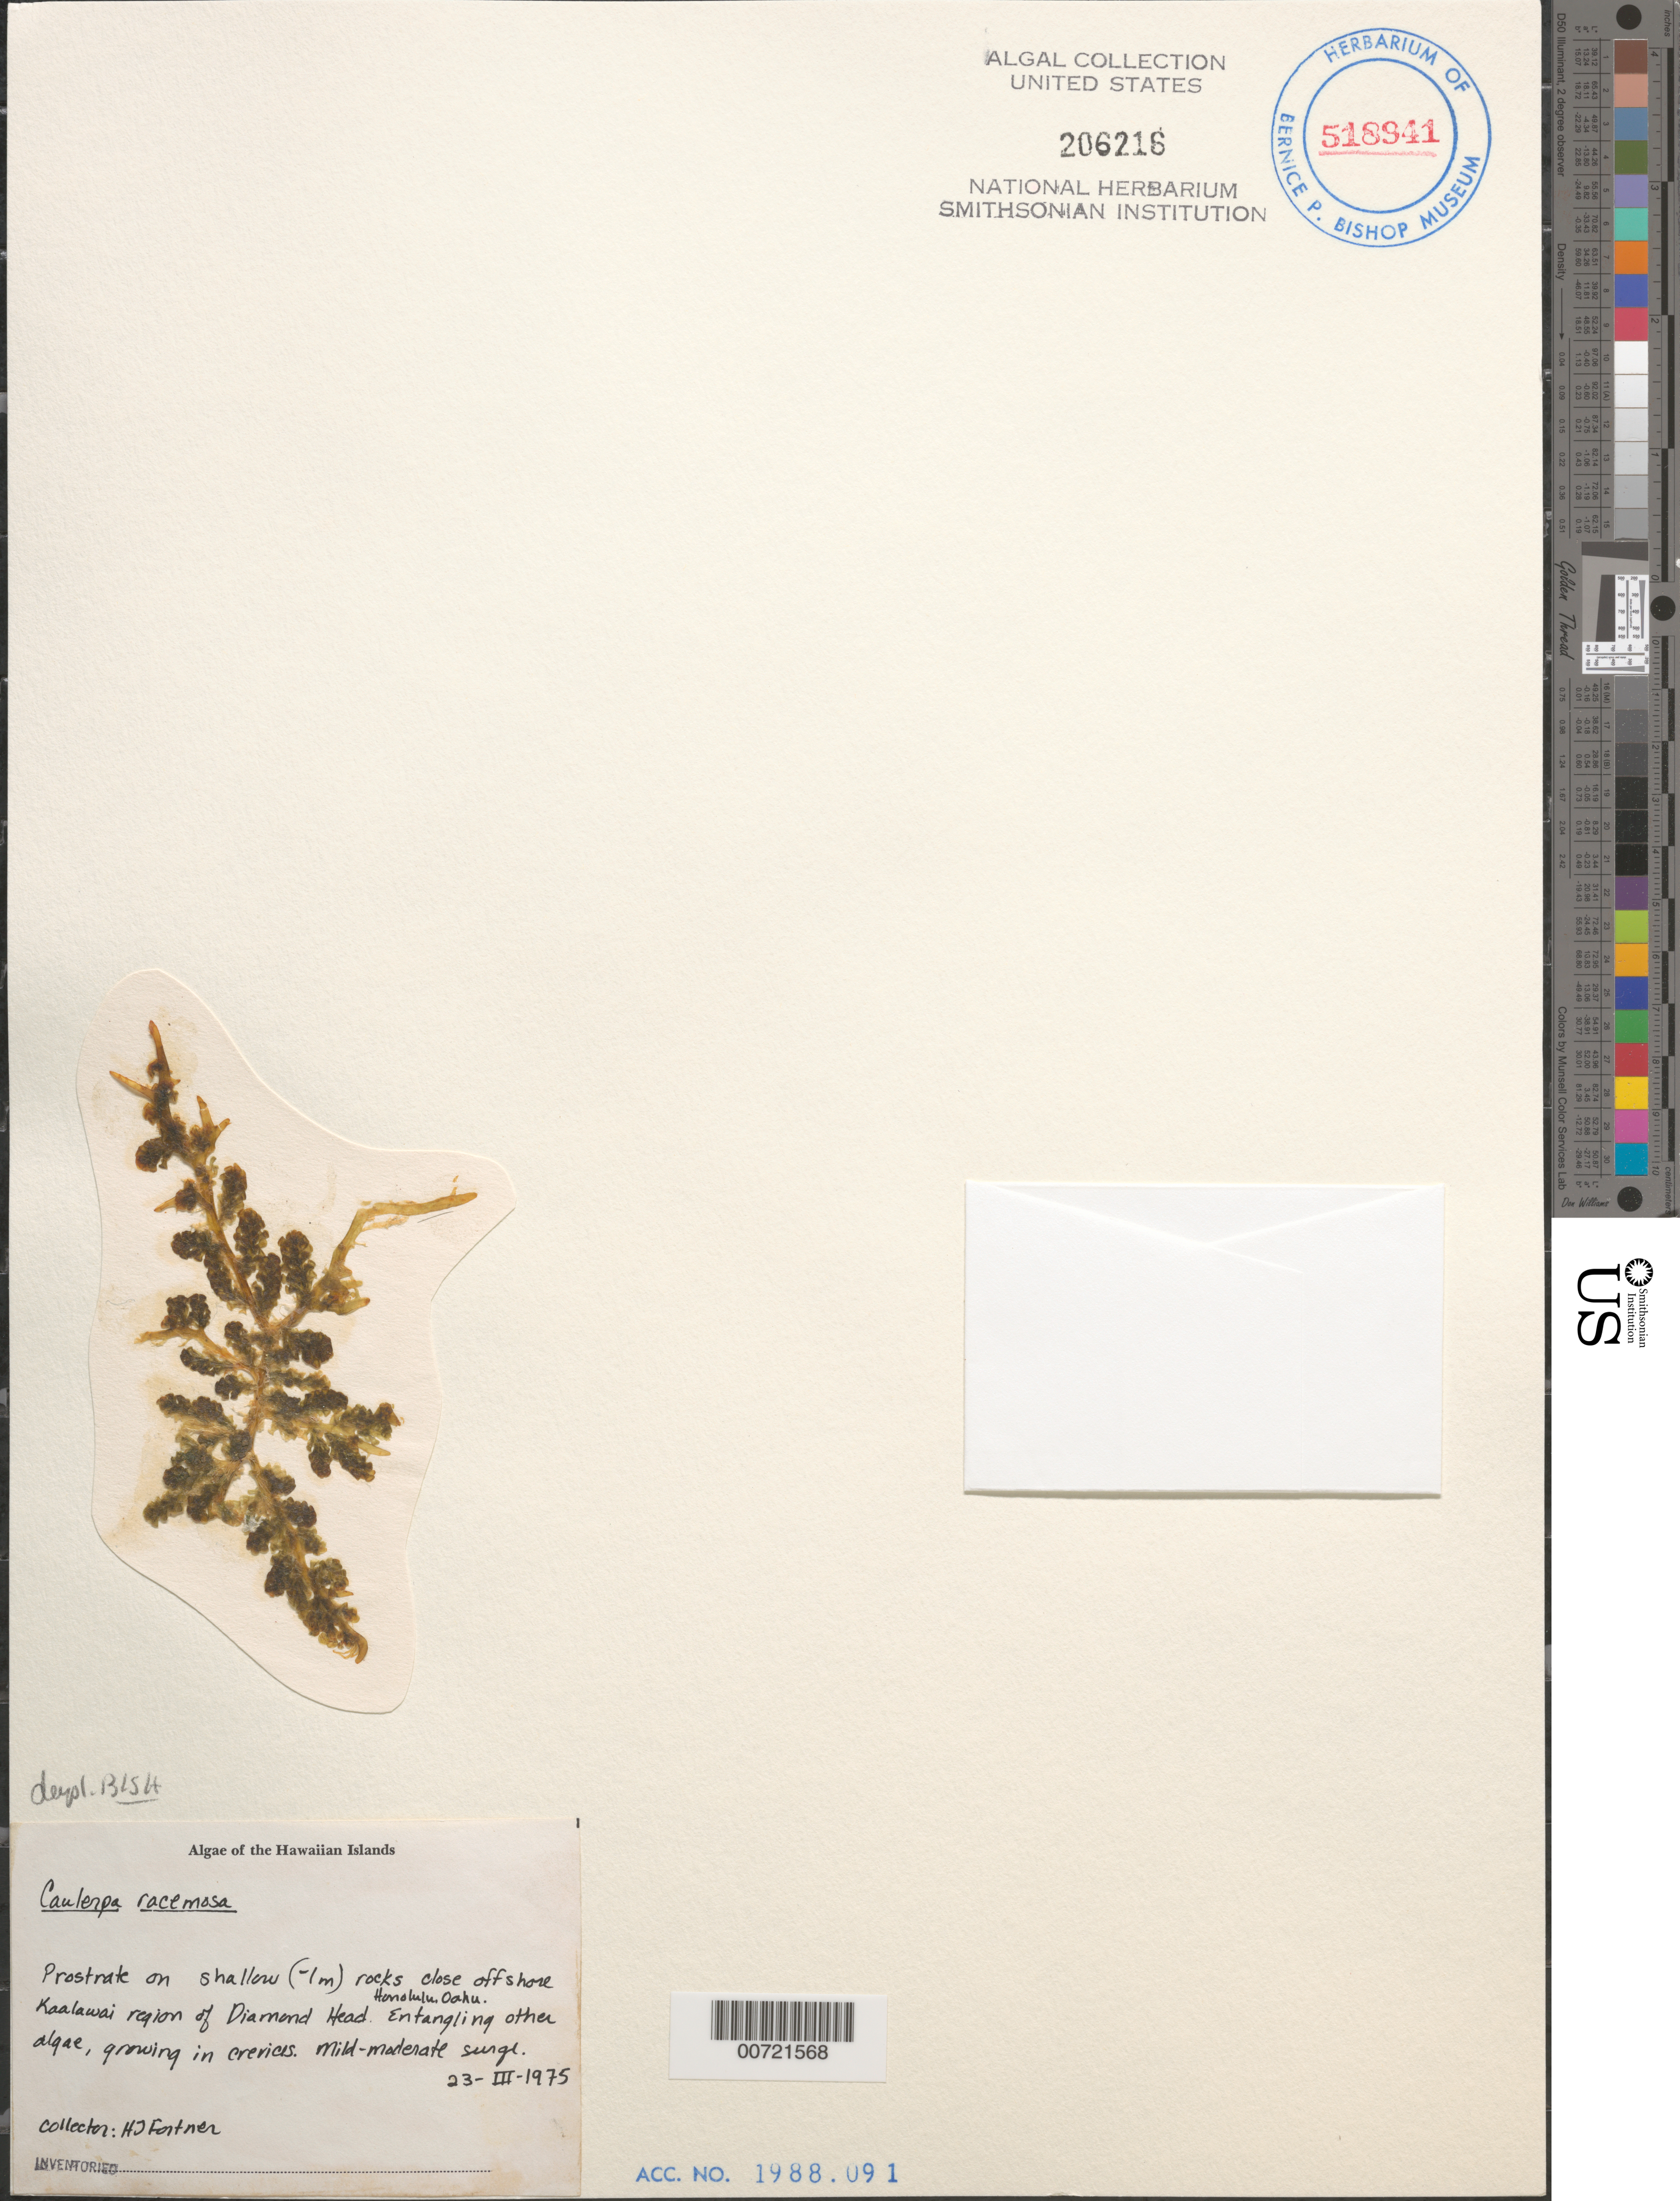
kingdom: Plantae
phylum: Chlorophyta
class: Ulvophyceae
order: Bryopsidales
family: Caulerpaceae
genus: Caulerpa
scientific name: Caulerpa racemosa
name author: (Forssk.) J. Agardh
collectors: H. Fortner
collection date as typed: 23 Mar 1975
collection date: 1975-03-23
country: United States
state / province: Hawaii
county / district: Honolulu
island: Oahu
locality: Honolulu, Kaalawai region of Diamond Head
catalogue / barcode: US 206216